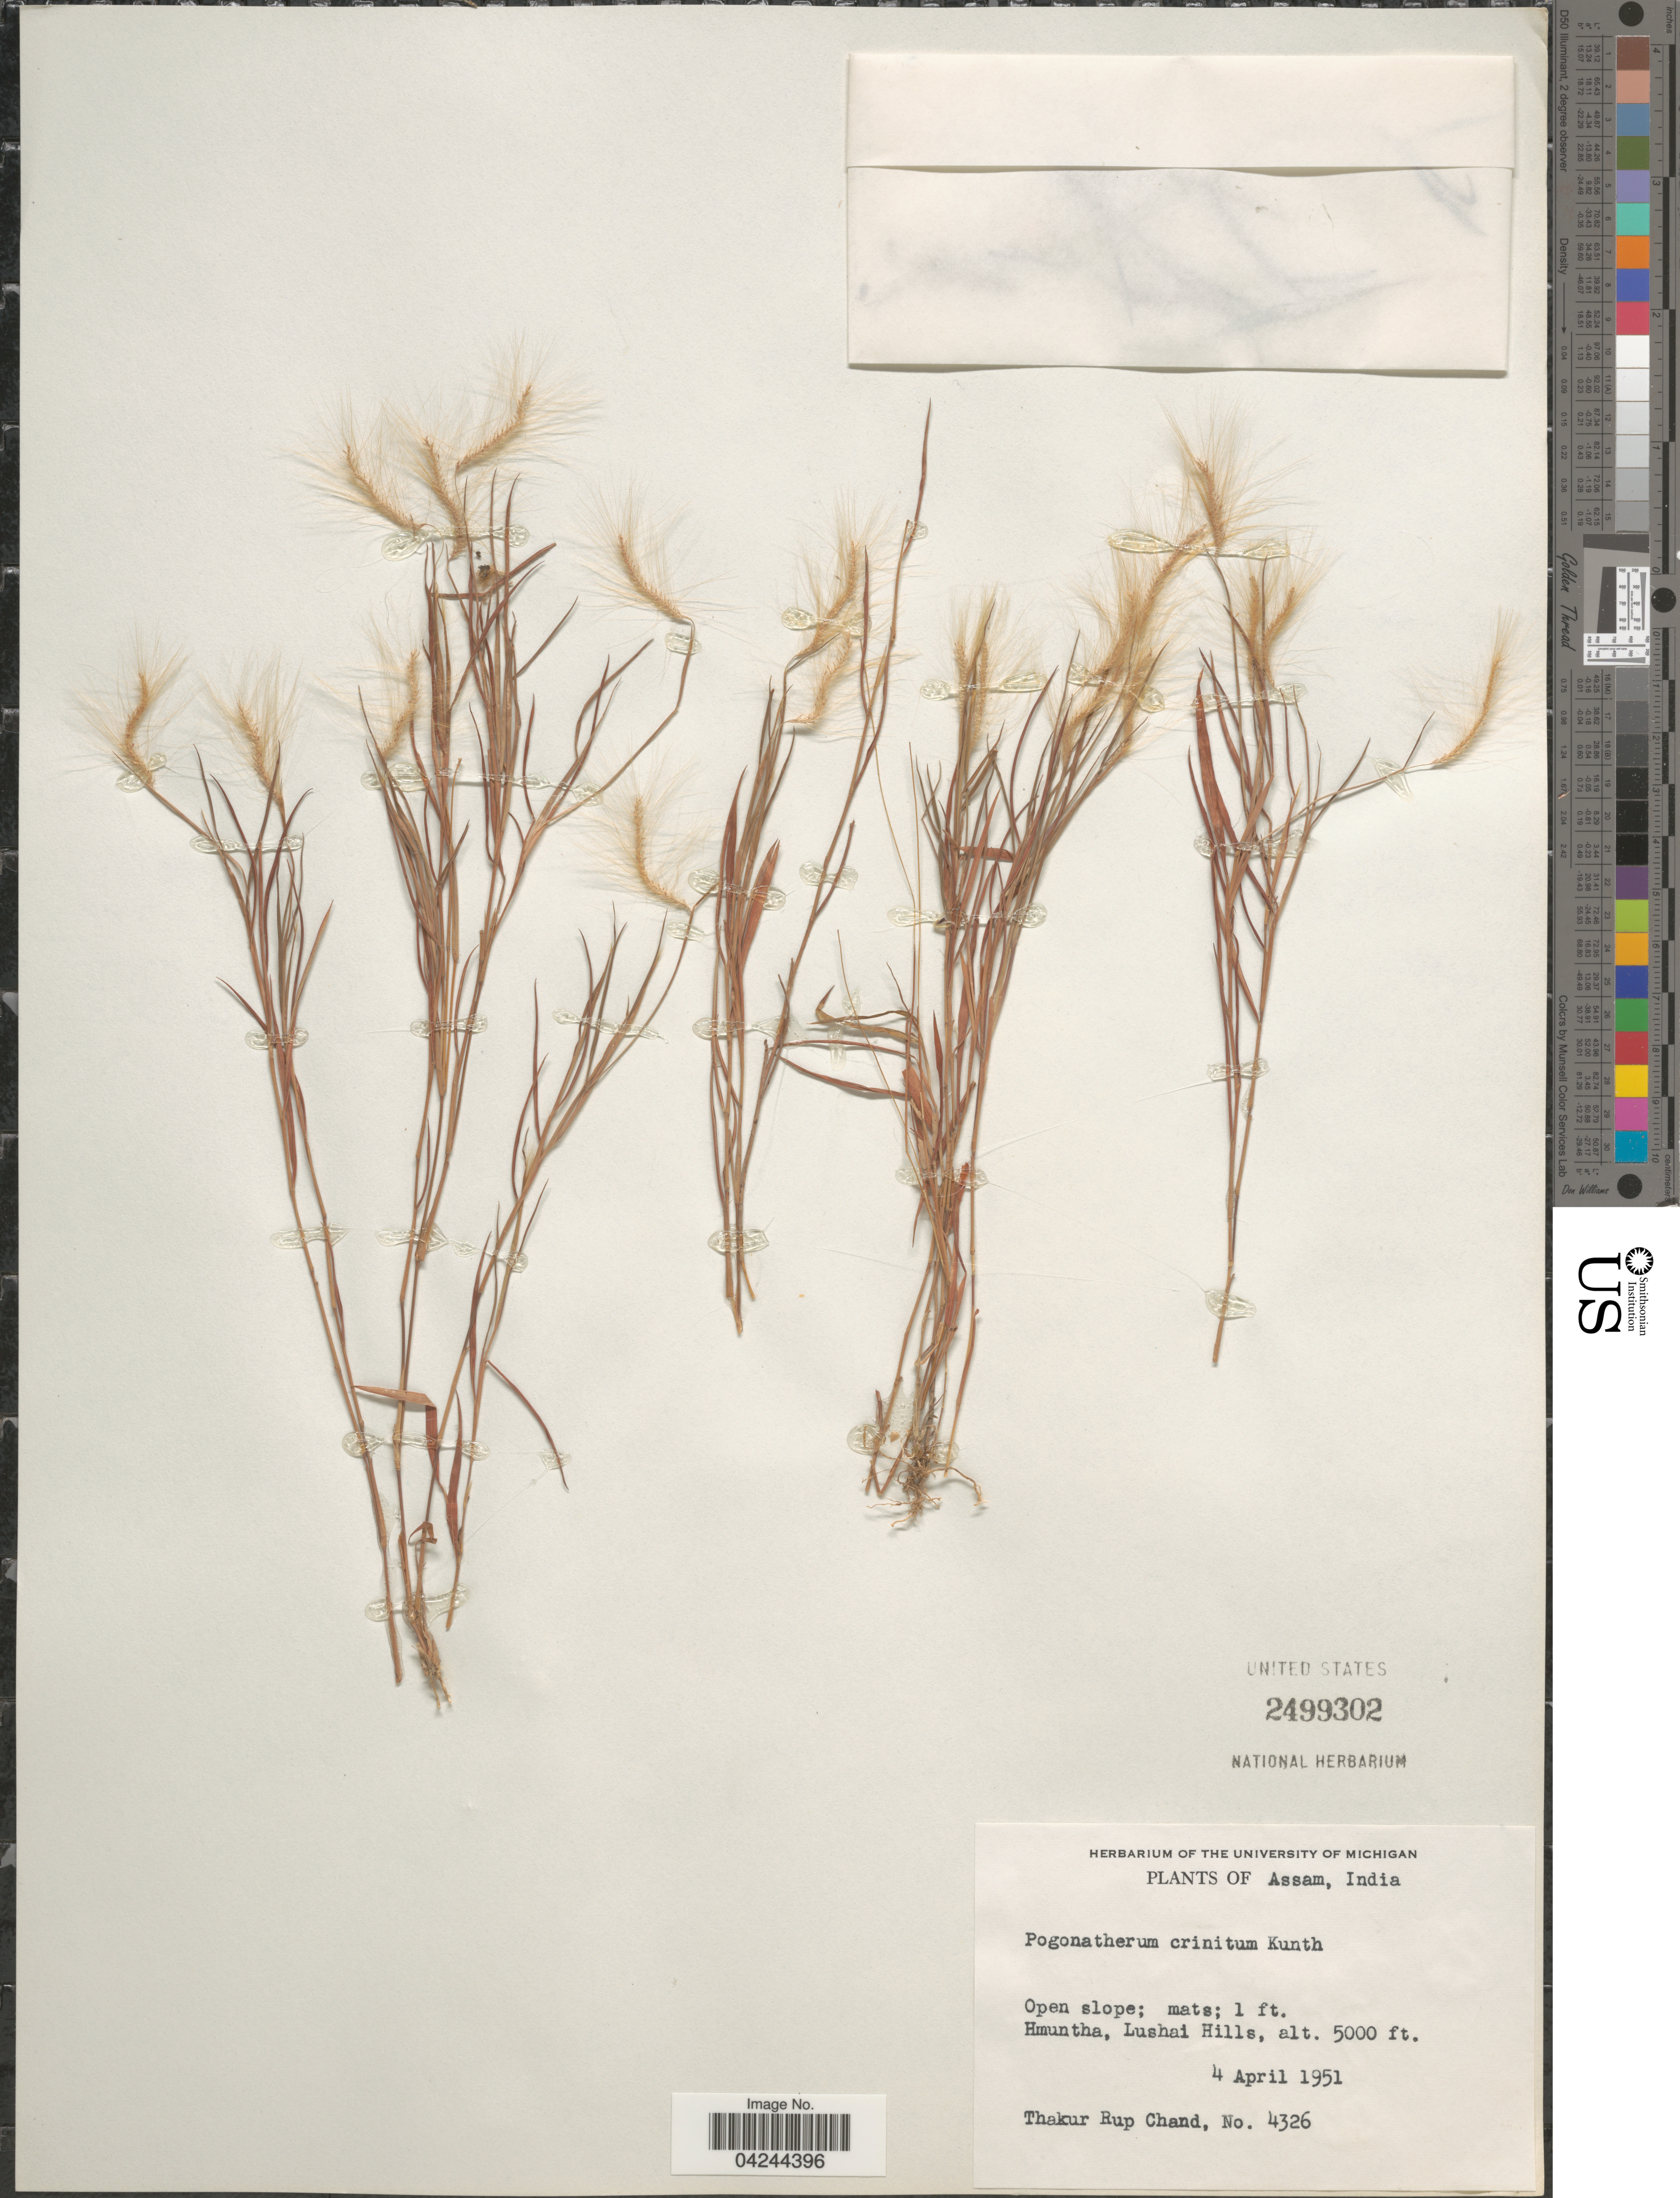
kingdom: Plantae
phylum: Tracheophyta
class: Liliopsida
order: Poales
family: Poaceae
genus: Pogonatherum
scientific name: Pogonatherum crinitum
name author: (Thunb.) Kunth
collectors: T. R. Chand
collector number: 4326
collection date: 1951-04-04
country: India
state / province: Assam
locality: Hmuntha, Lushai Hills.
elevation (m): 1524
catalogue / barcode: US 2499302